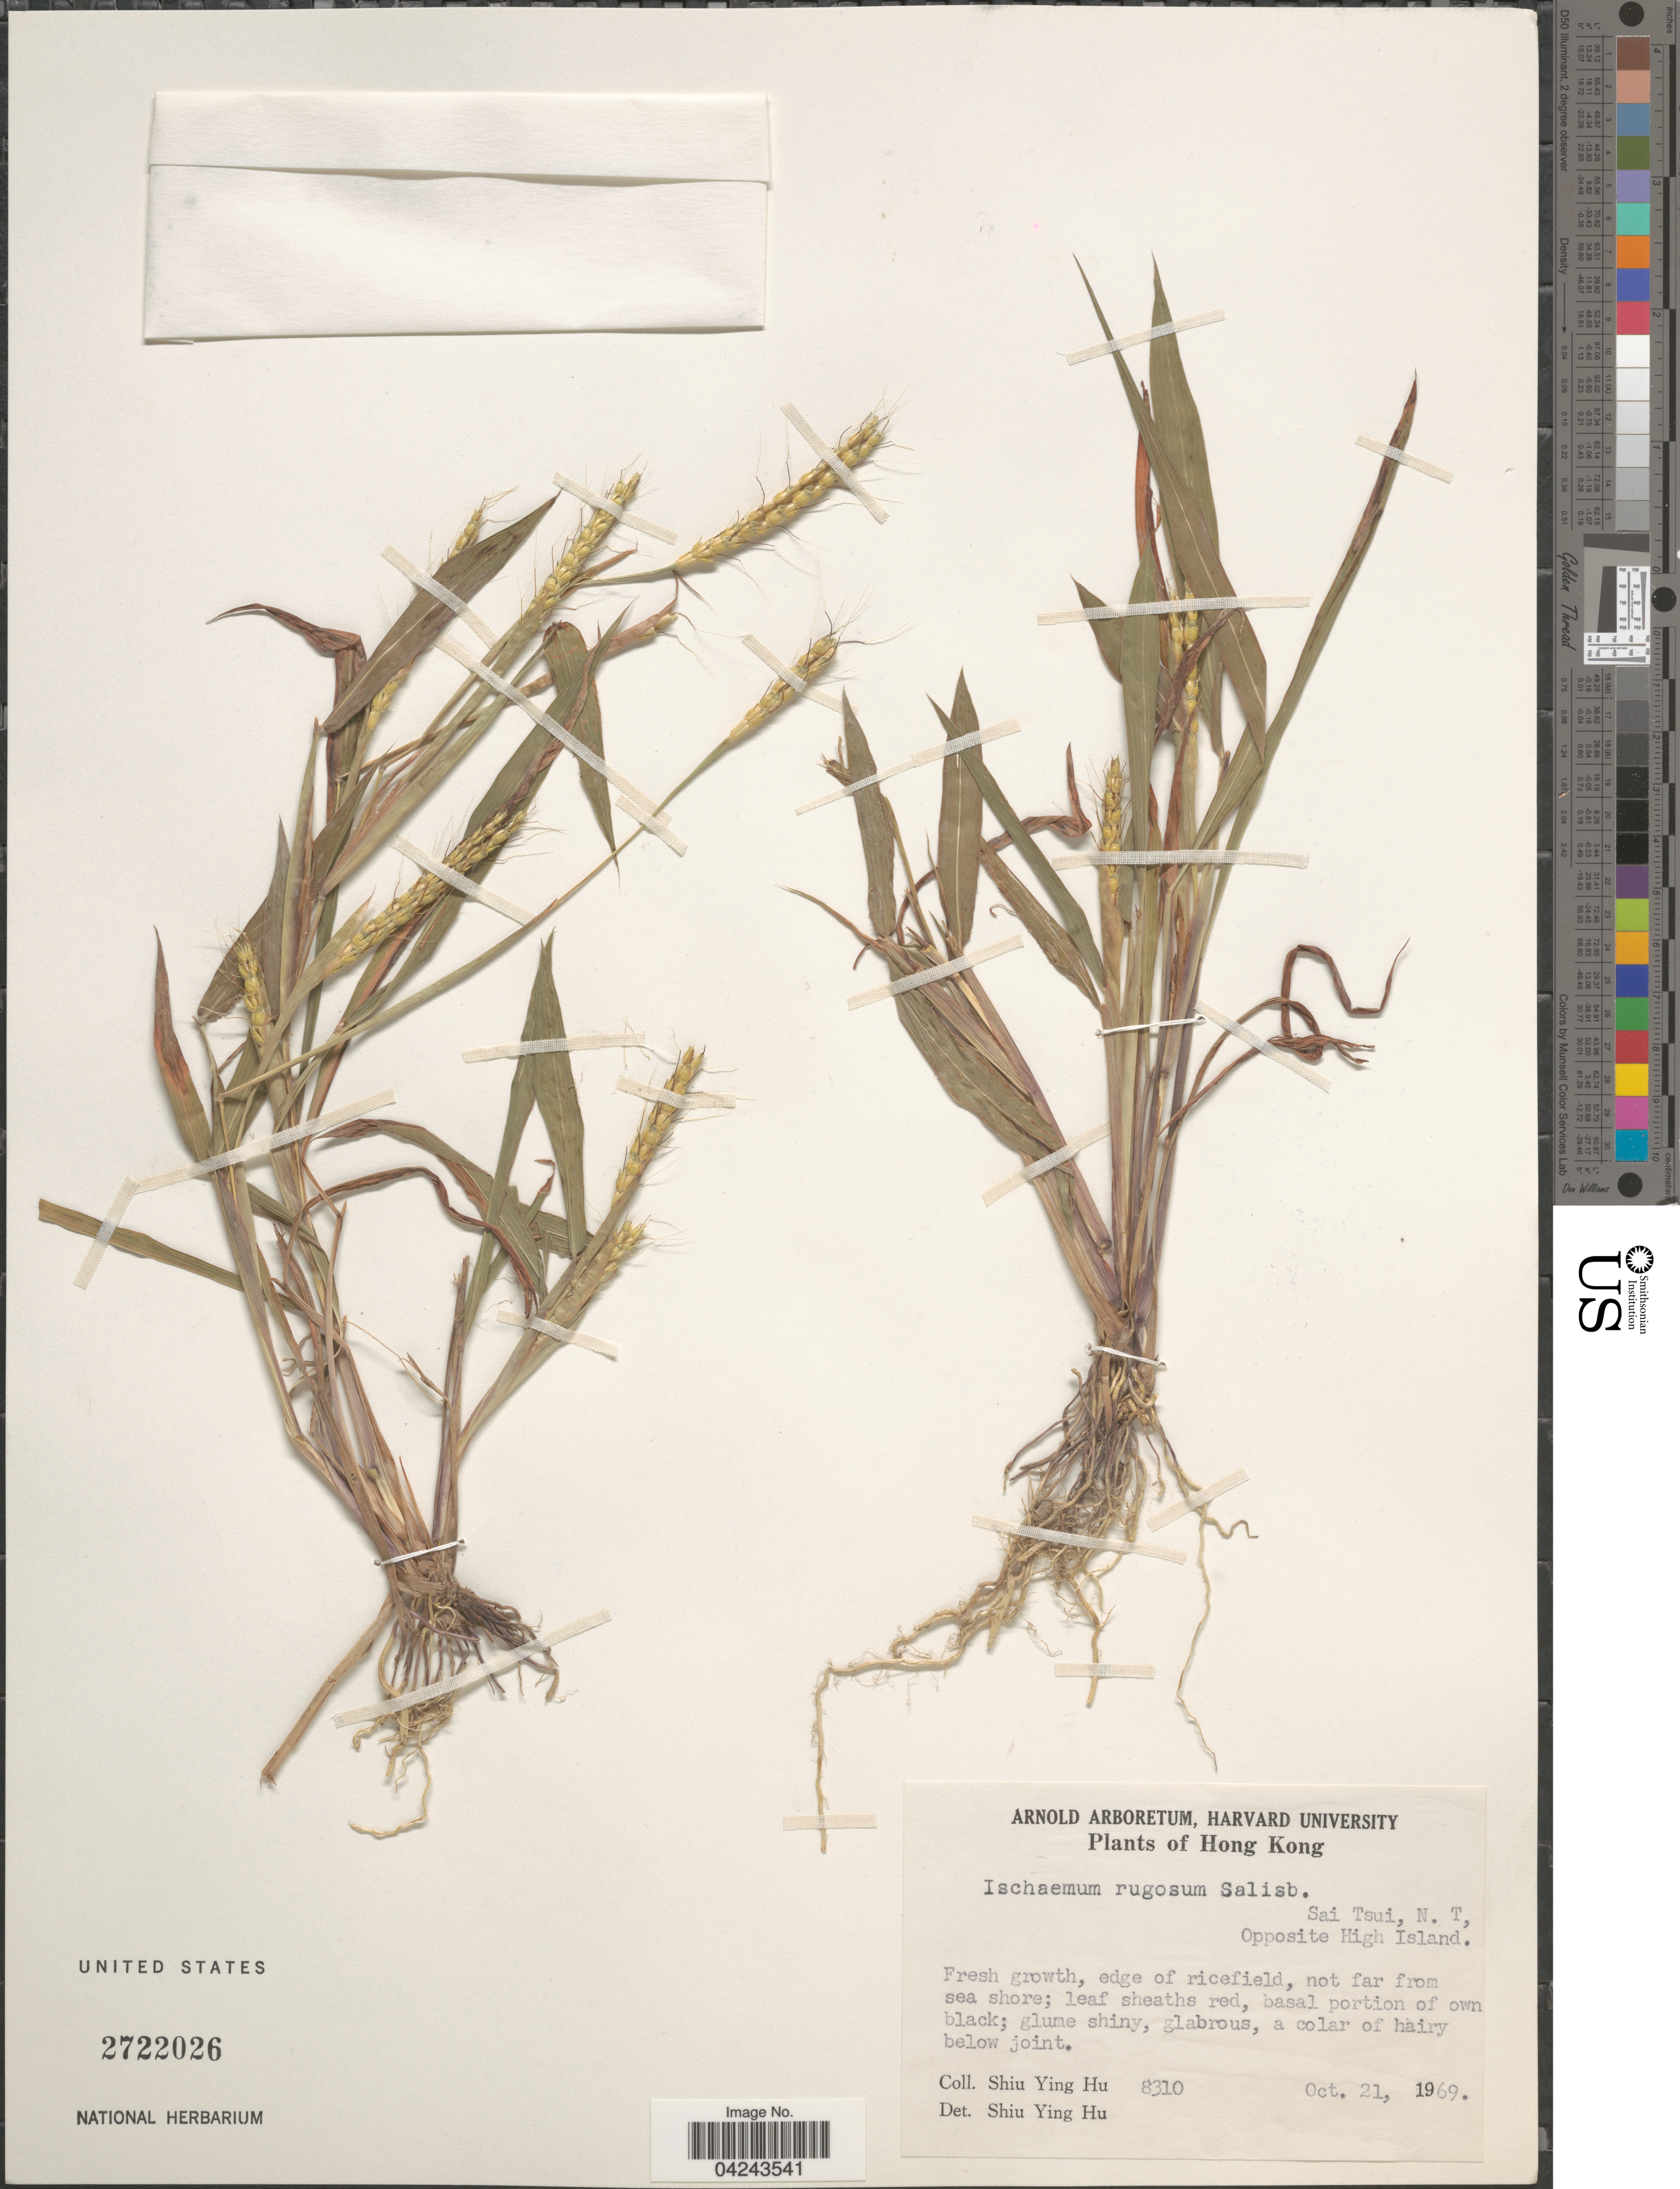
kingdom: Plantae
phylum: Tracheophyta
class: Liliopsida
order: Poales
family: Poaceae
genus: Ischaemum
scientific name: Ischaemum rugosum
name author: Salisb.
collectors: S. Y. Hu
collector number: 8310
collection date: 1969-10-21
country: China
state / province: Hong Kong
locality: Sai Tsui, N.T., Opposite High Island. Edge of ricefield, not far from sea shore.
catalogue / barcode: US 2722026